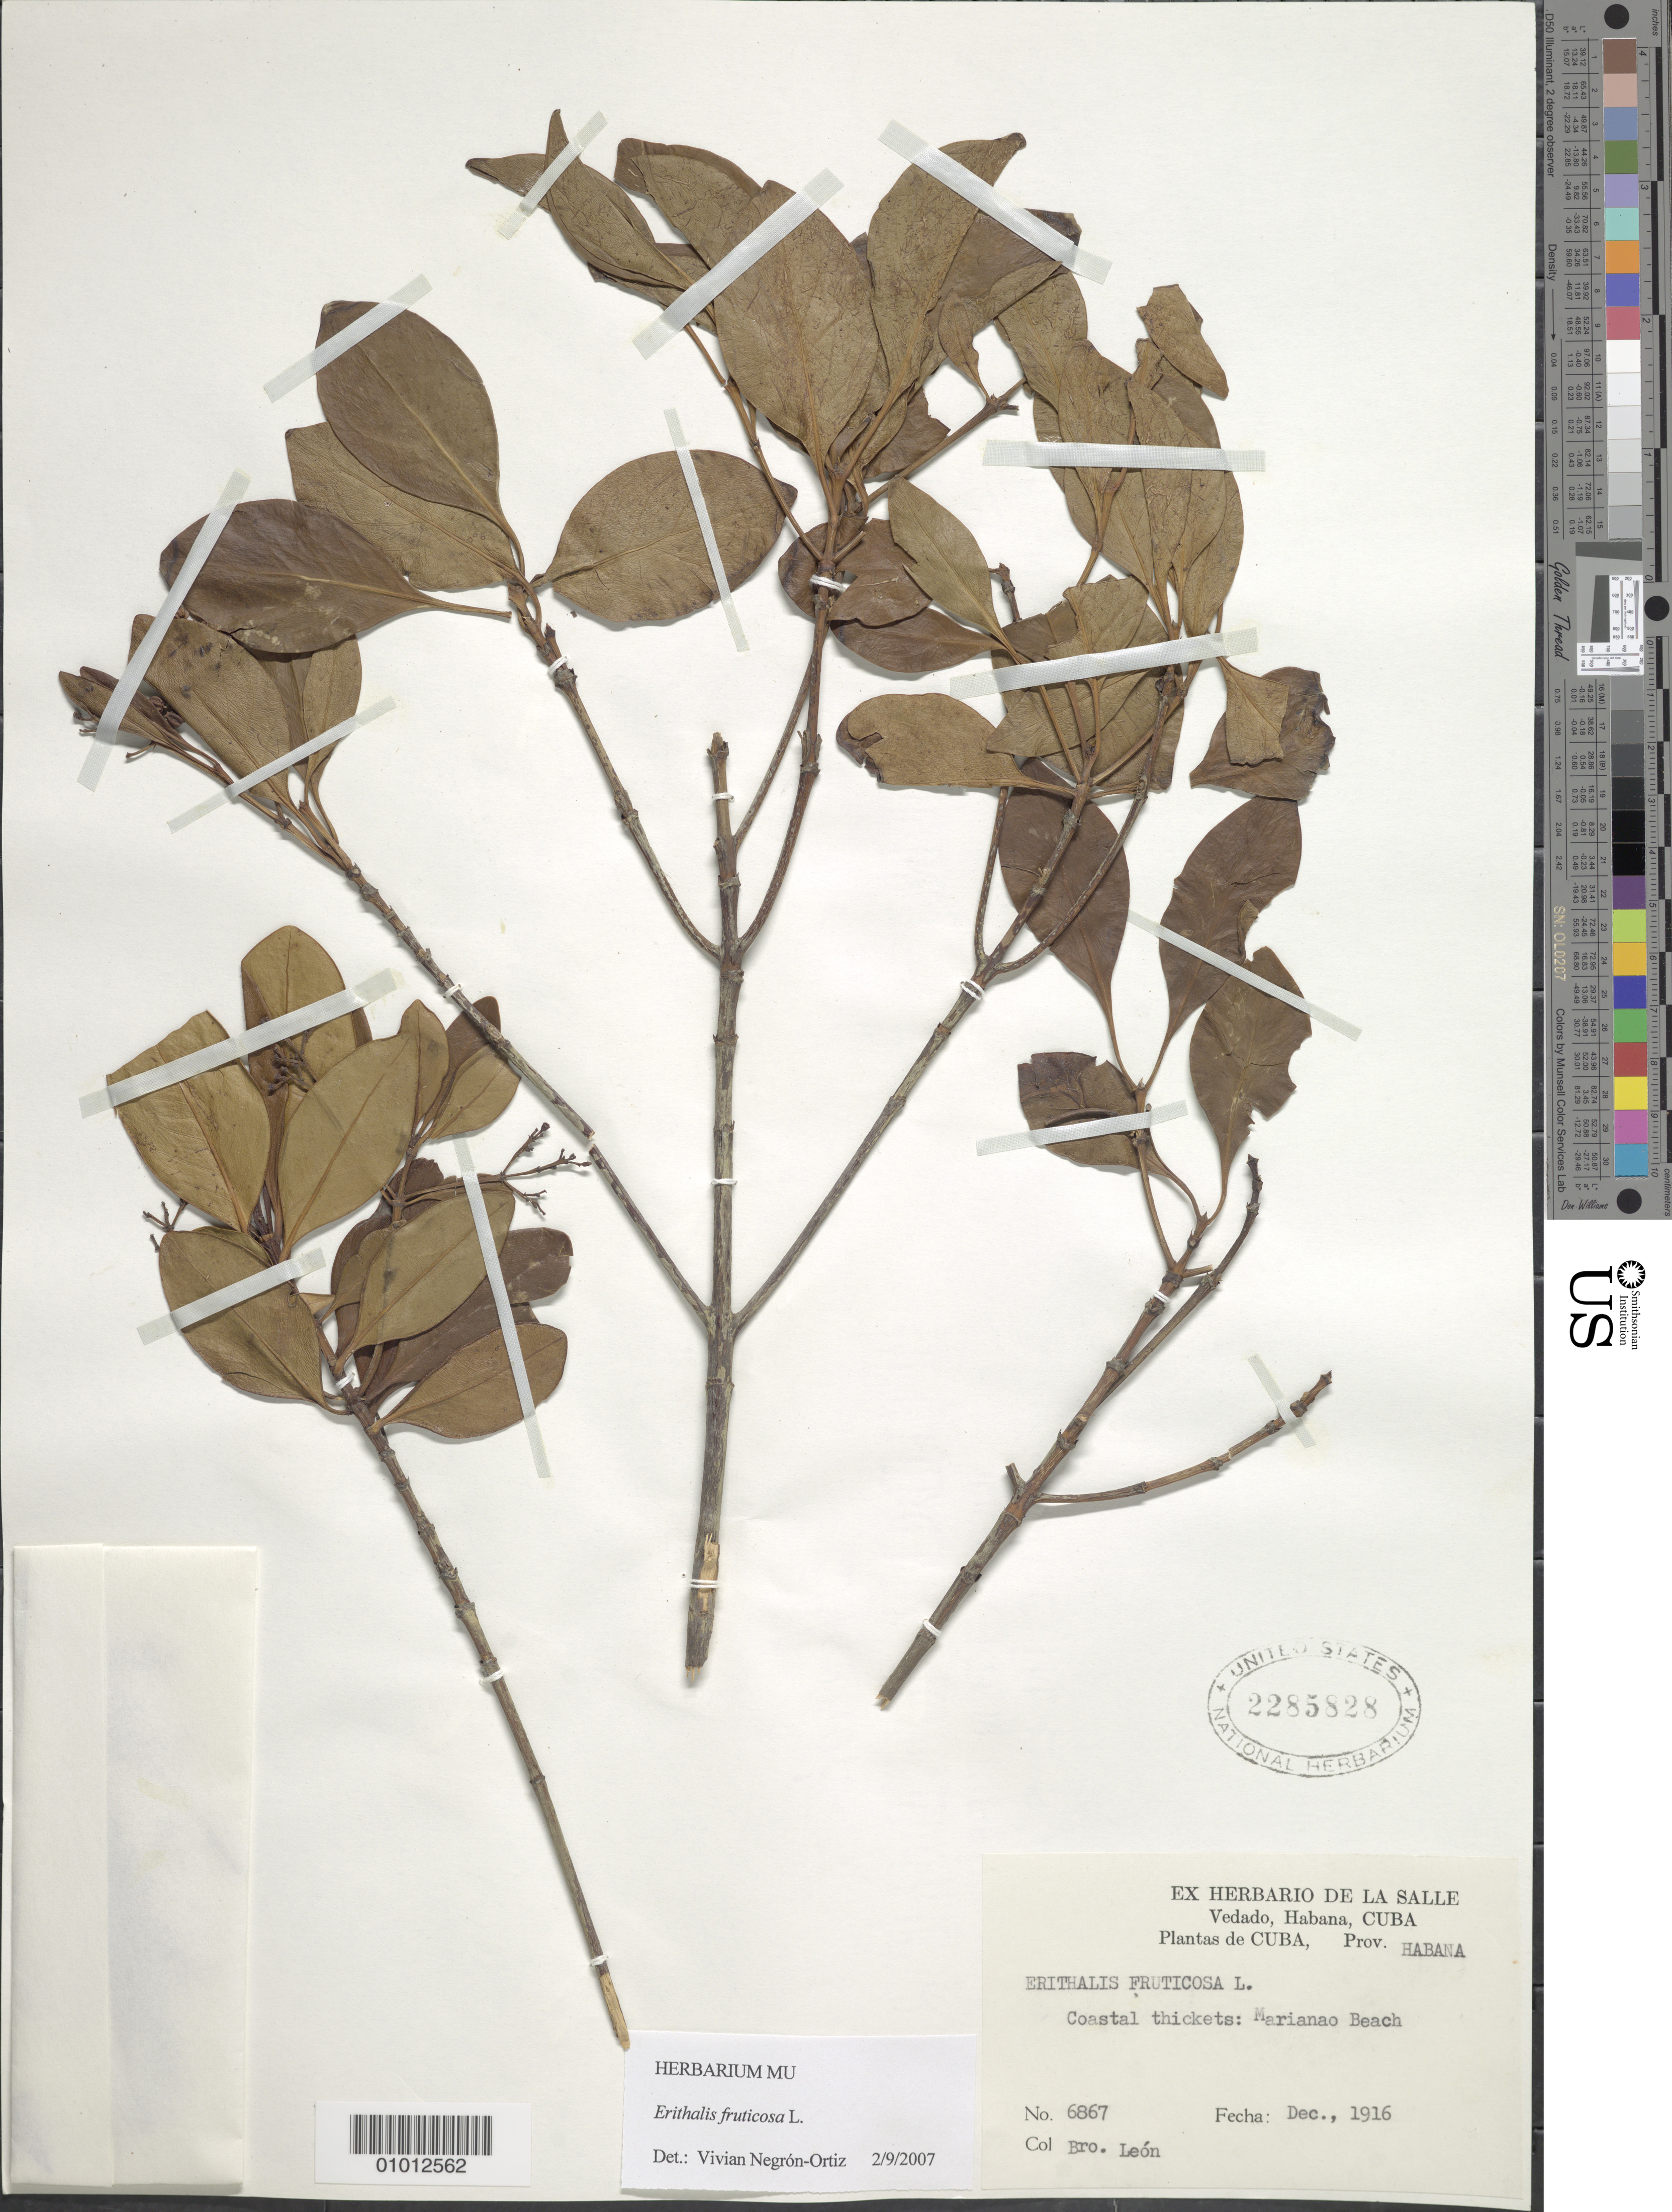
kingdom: Plantae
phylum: Tracheophyta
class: Magnoliopsida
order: Gentianales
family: Rubiaceae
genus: Erithalis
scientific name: Erithalis fruticosa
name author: L.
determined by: Negrón-Ortiz, V.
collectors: Bro. León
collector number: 6867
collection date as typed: Dec 1916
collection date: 1916-12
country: Cuba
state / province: La Habana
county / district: Municipio Playa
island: Cuba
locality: Marianao Beach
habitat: Coastal thickets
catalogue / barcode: US 2285828